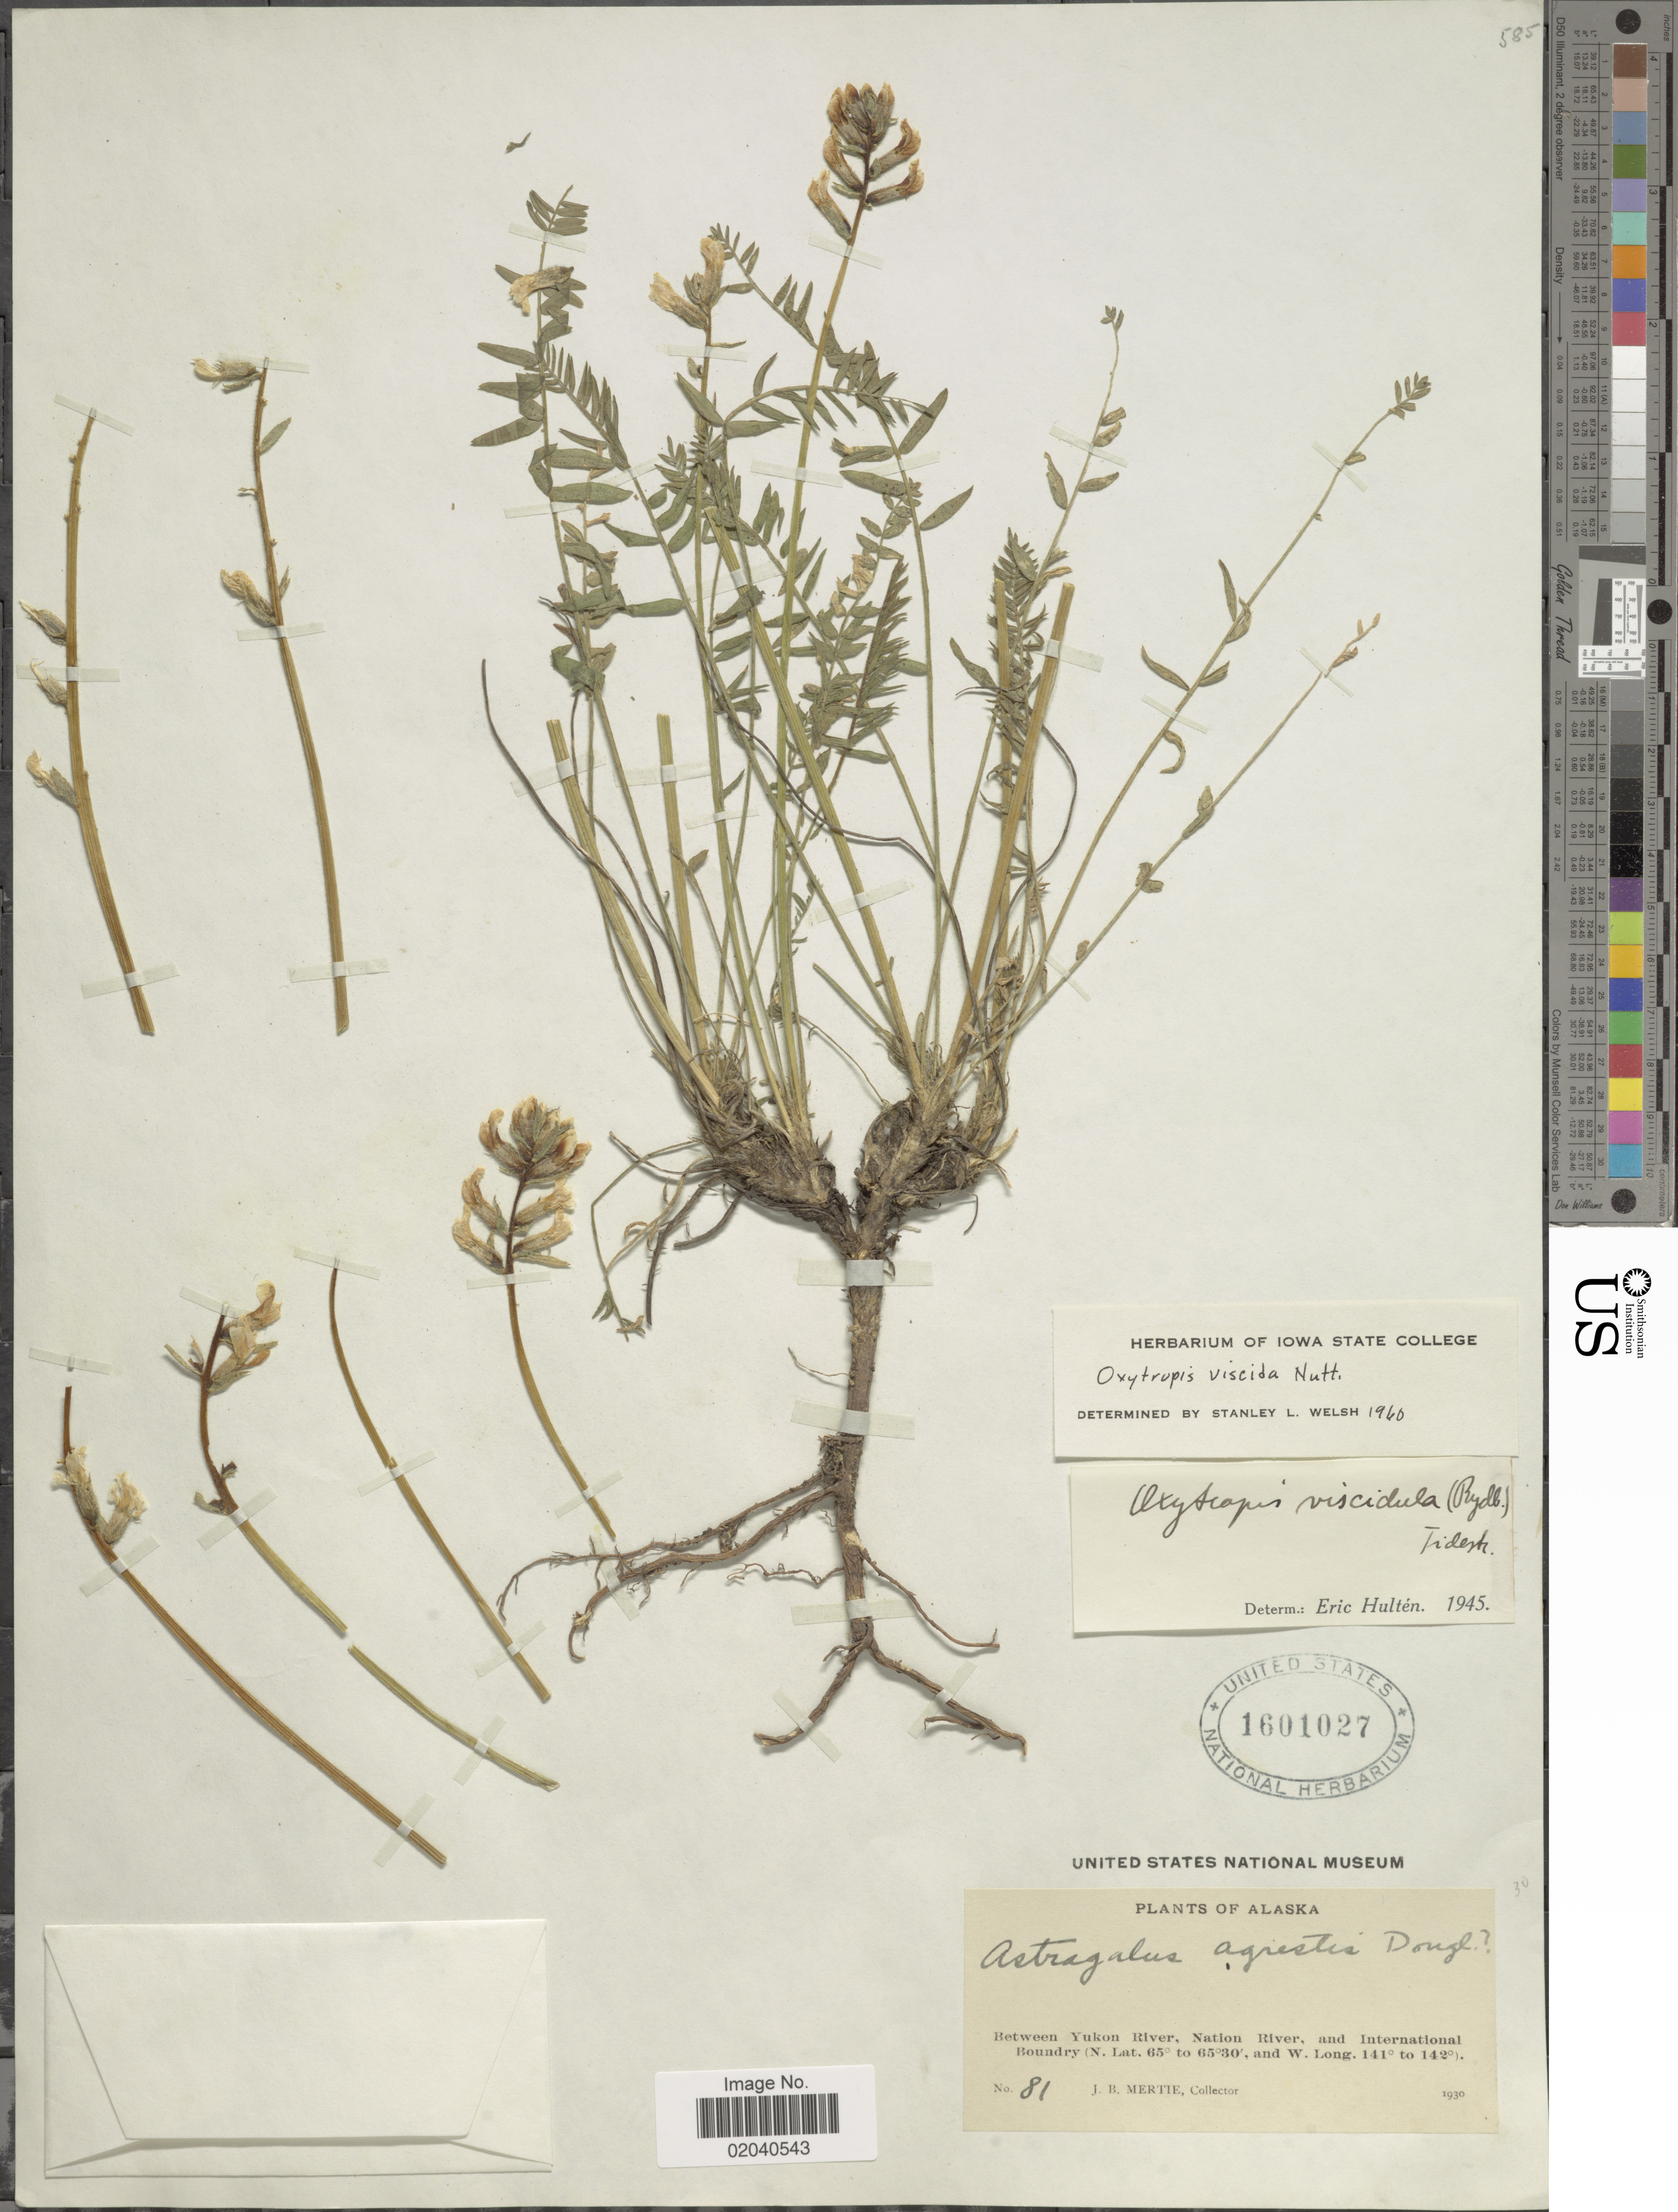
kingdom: Plantae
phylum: Tracheophyta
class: Magnoliopsida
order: Fabales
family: Fabaceae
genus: Oxytropis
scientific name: Oxytropis viscida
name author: Nutt.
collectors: J. Mertie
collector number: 81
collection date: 1930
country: United States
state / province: Alaska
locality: Between Yukon River, Nation River, and International Boundary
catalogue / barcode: US 1601027